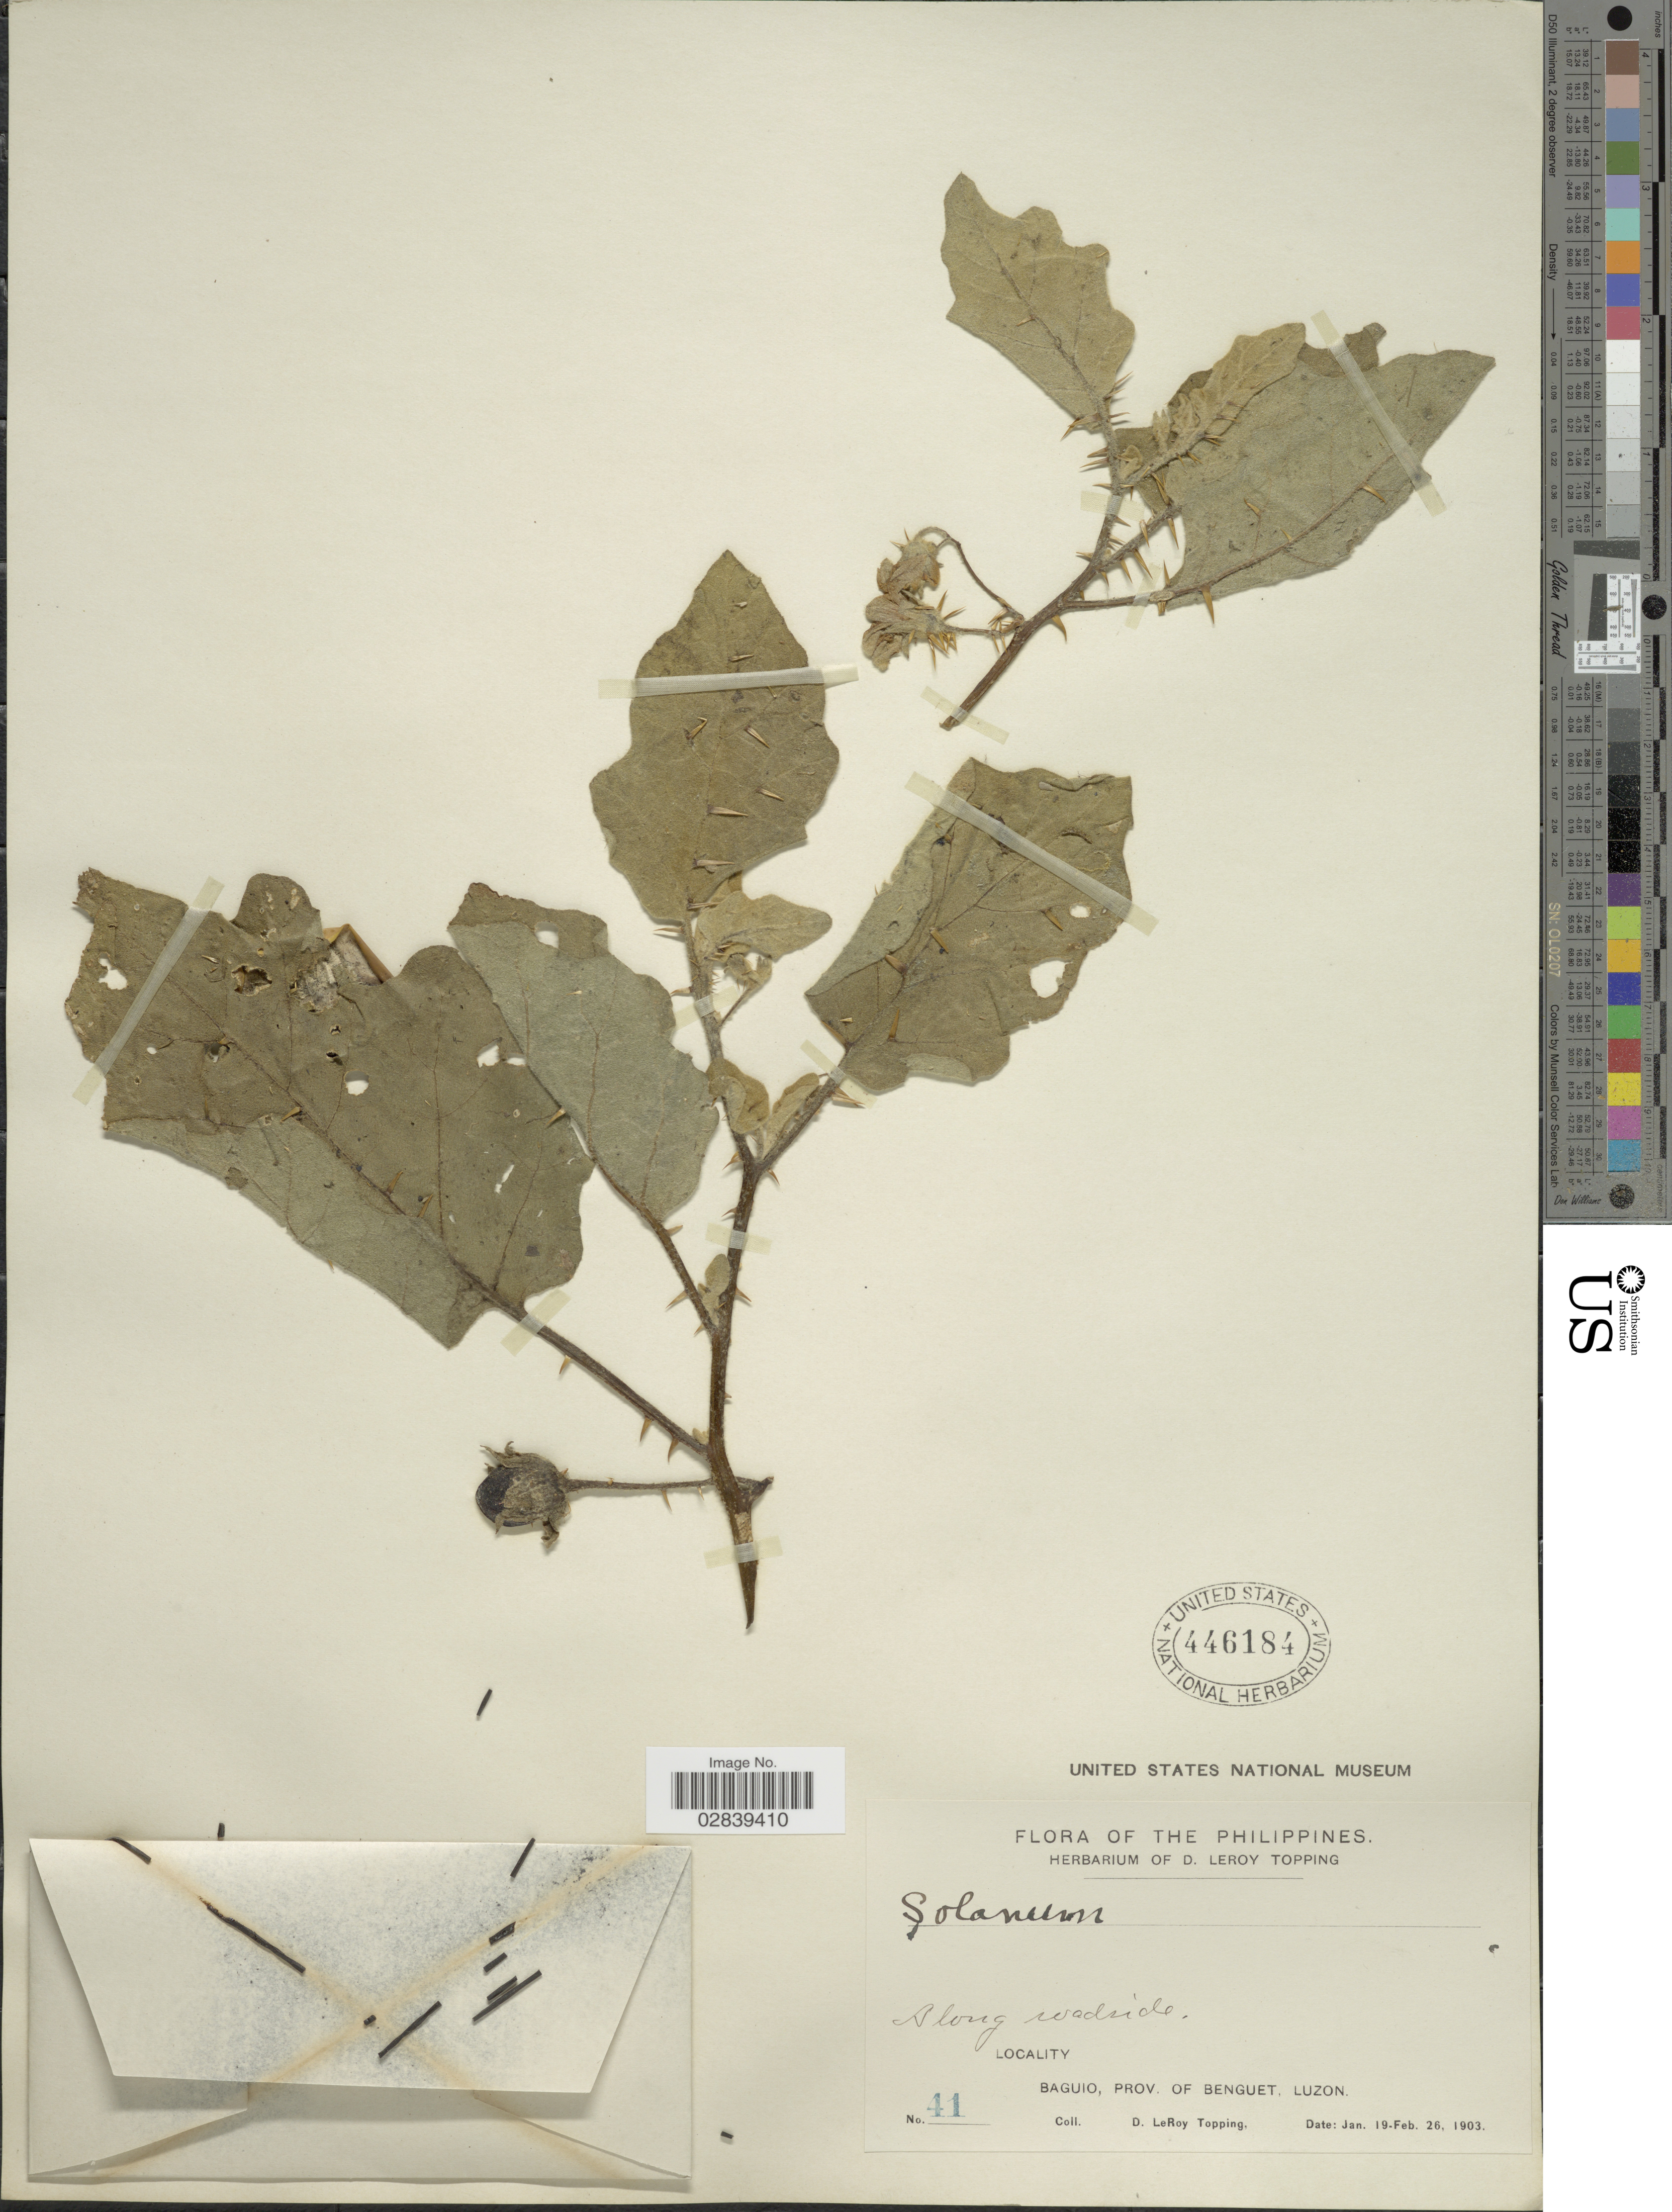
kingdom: Plantae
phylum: Tracheophyta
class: Magnoliopsida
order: Solanales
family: Solanaceae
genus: Solanum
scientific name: Solanum cumingii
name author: Dunal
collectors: D. L. Topping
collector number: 41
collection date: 1903-01-19/1903-02-26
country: Philippines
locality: Baguio, Prov. of Benguet, Luzon.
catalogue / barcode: US 446184